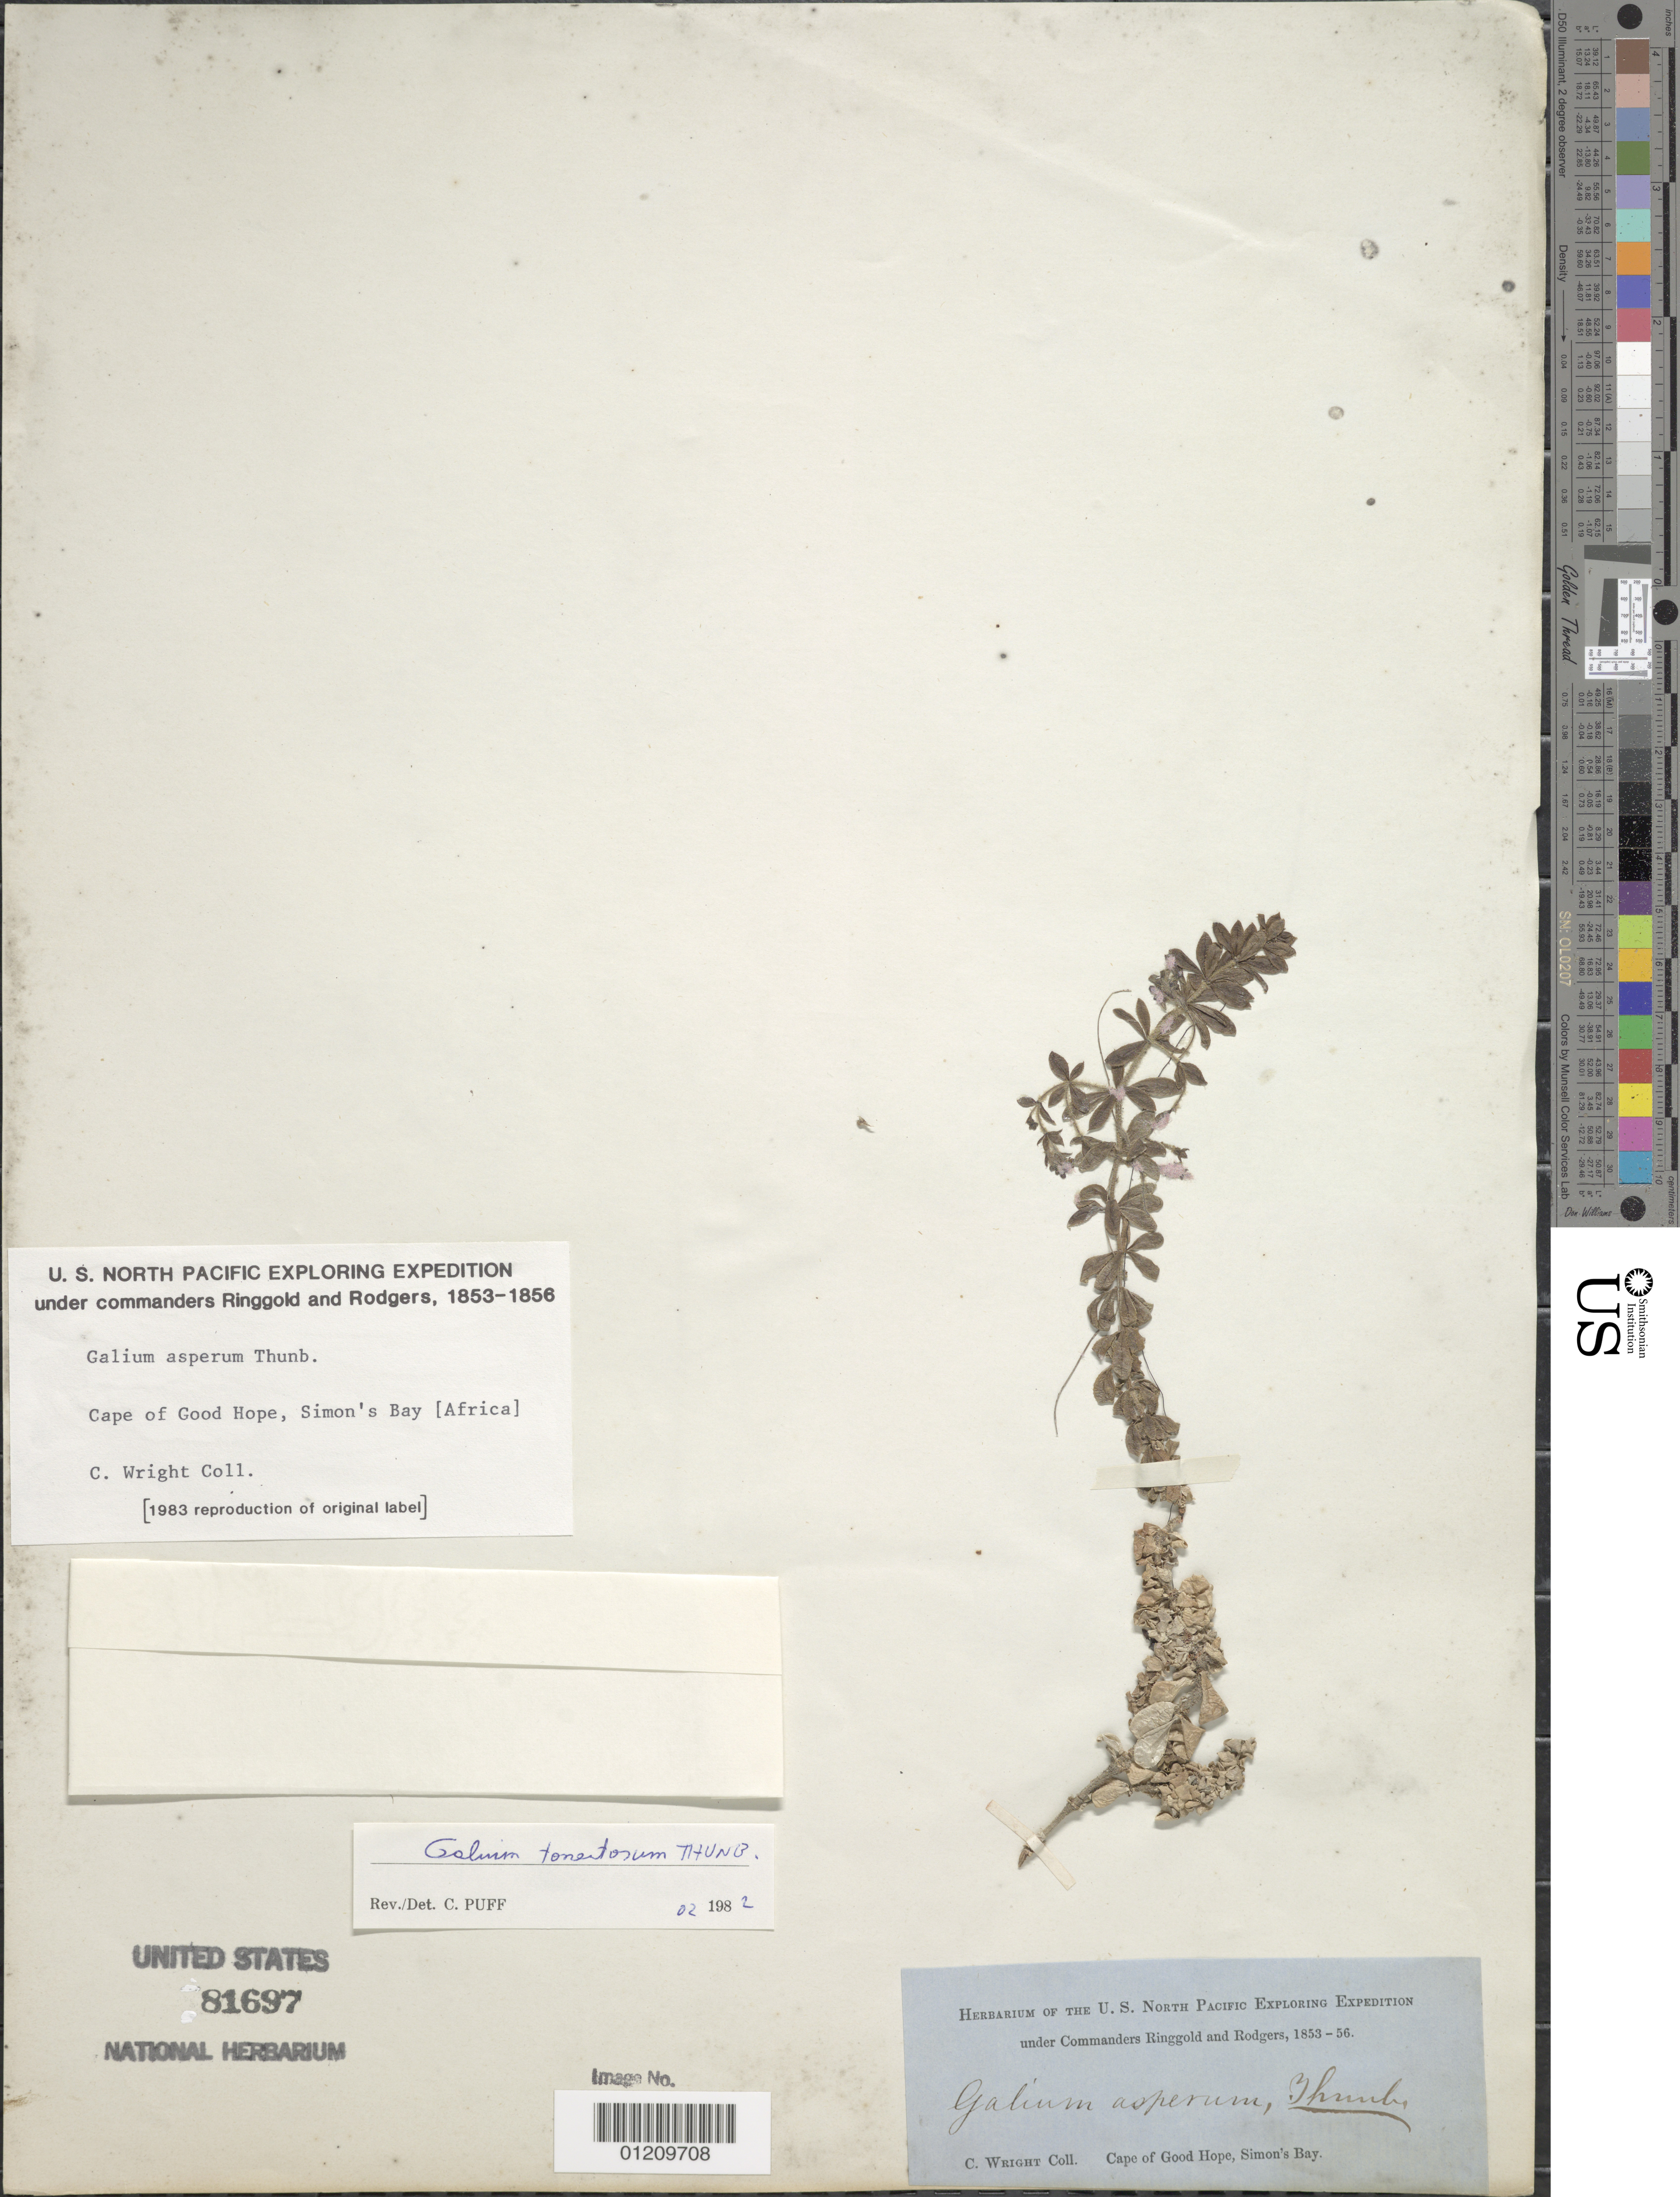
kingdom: Plantae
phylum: Tracheophyta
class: Magnoliopsida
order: Gentianales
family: Rubiaceae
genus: Galium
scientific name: Galium tomentosum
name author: Thunb.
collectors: C. Wright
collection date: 1853/1856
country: South Africa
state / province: Western Cape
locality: Cape of Good Hope, Simon's Bay.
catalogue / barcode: US 81697